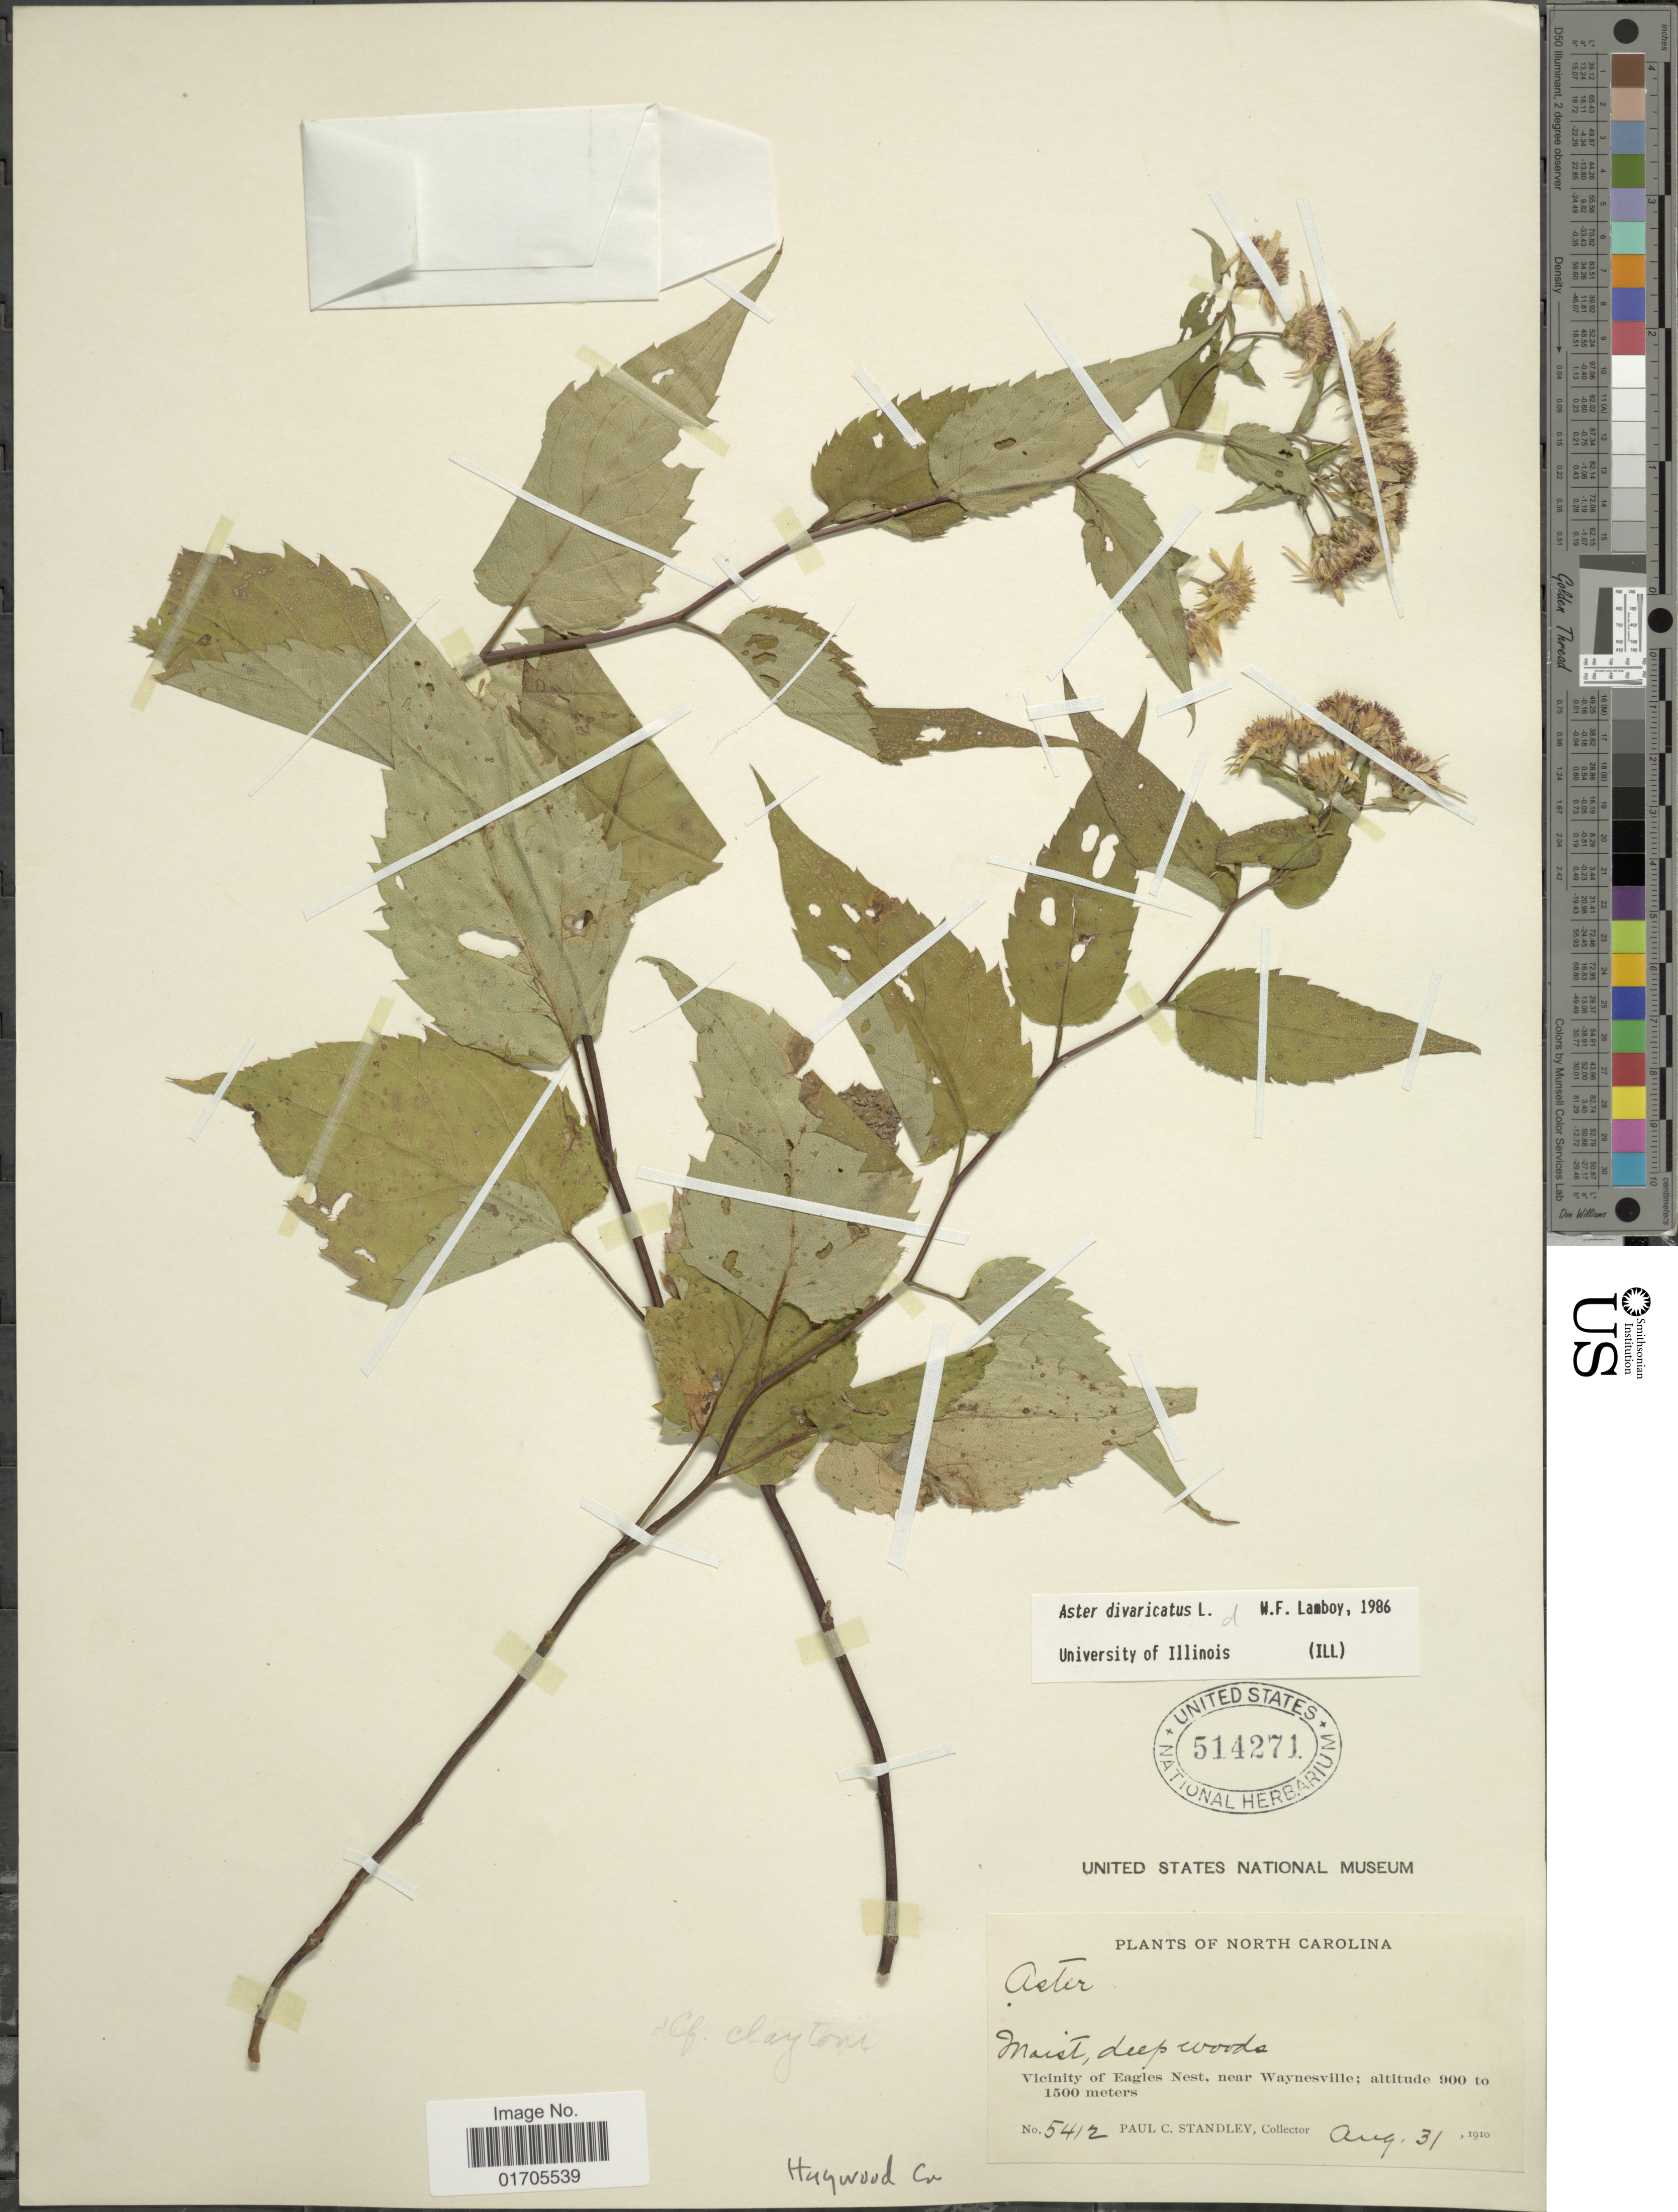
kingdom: Plantae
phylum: Tracheophyta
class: Magnoliopsida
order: Asterales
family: Asteraceae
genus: Eurybia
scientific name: Eurybia divaricata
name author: (L.) G.L. Nesom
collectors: P. C. Standley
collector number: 5412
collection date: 1910-08-31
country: United States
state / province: North Carolina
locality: North Carolina. Damp woods. Vicinity of Eagles Nest, near Waynesville.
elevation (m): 900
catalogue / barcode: US 514271